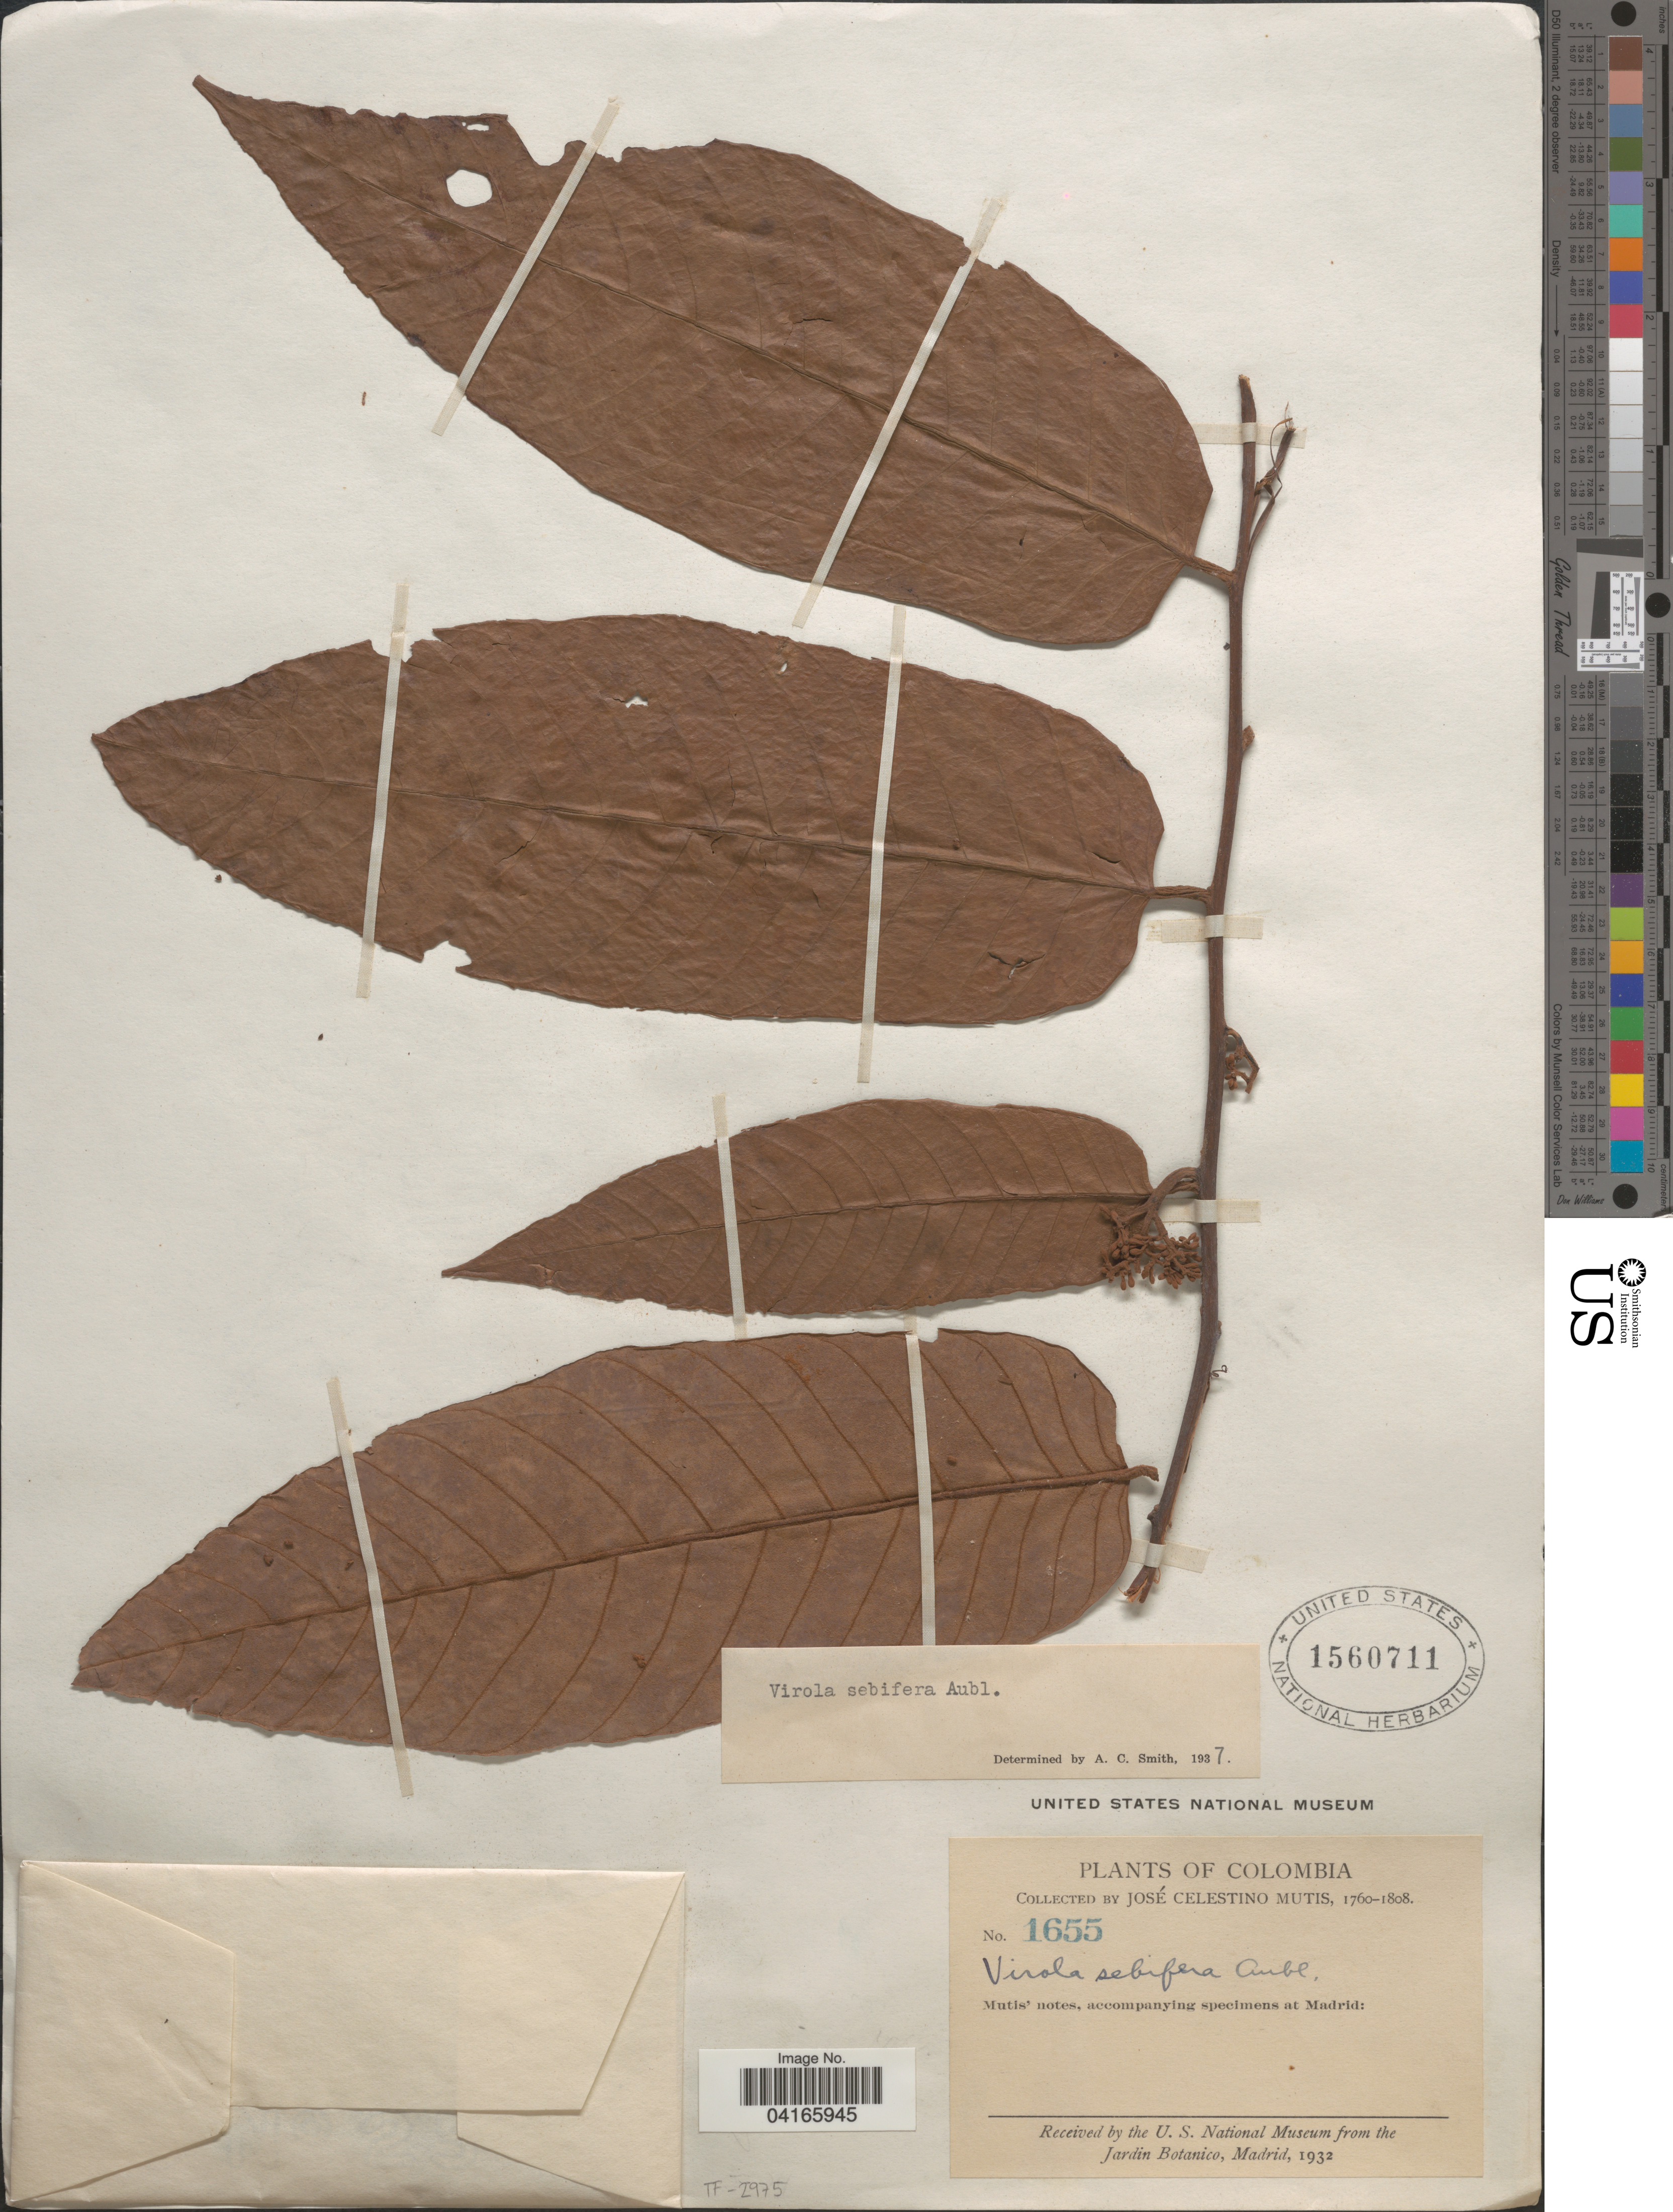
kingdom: Plantae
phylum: Tracheophyta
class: Magnoliopsida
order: Magnoliales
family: Myristicaceae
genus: Virola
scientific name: Virola sebifera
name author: Aubl.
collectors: J. C. B. Mutis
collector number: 1655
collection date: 1760/1808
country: Colombia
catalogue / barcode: US 1560711